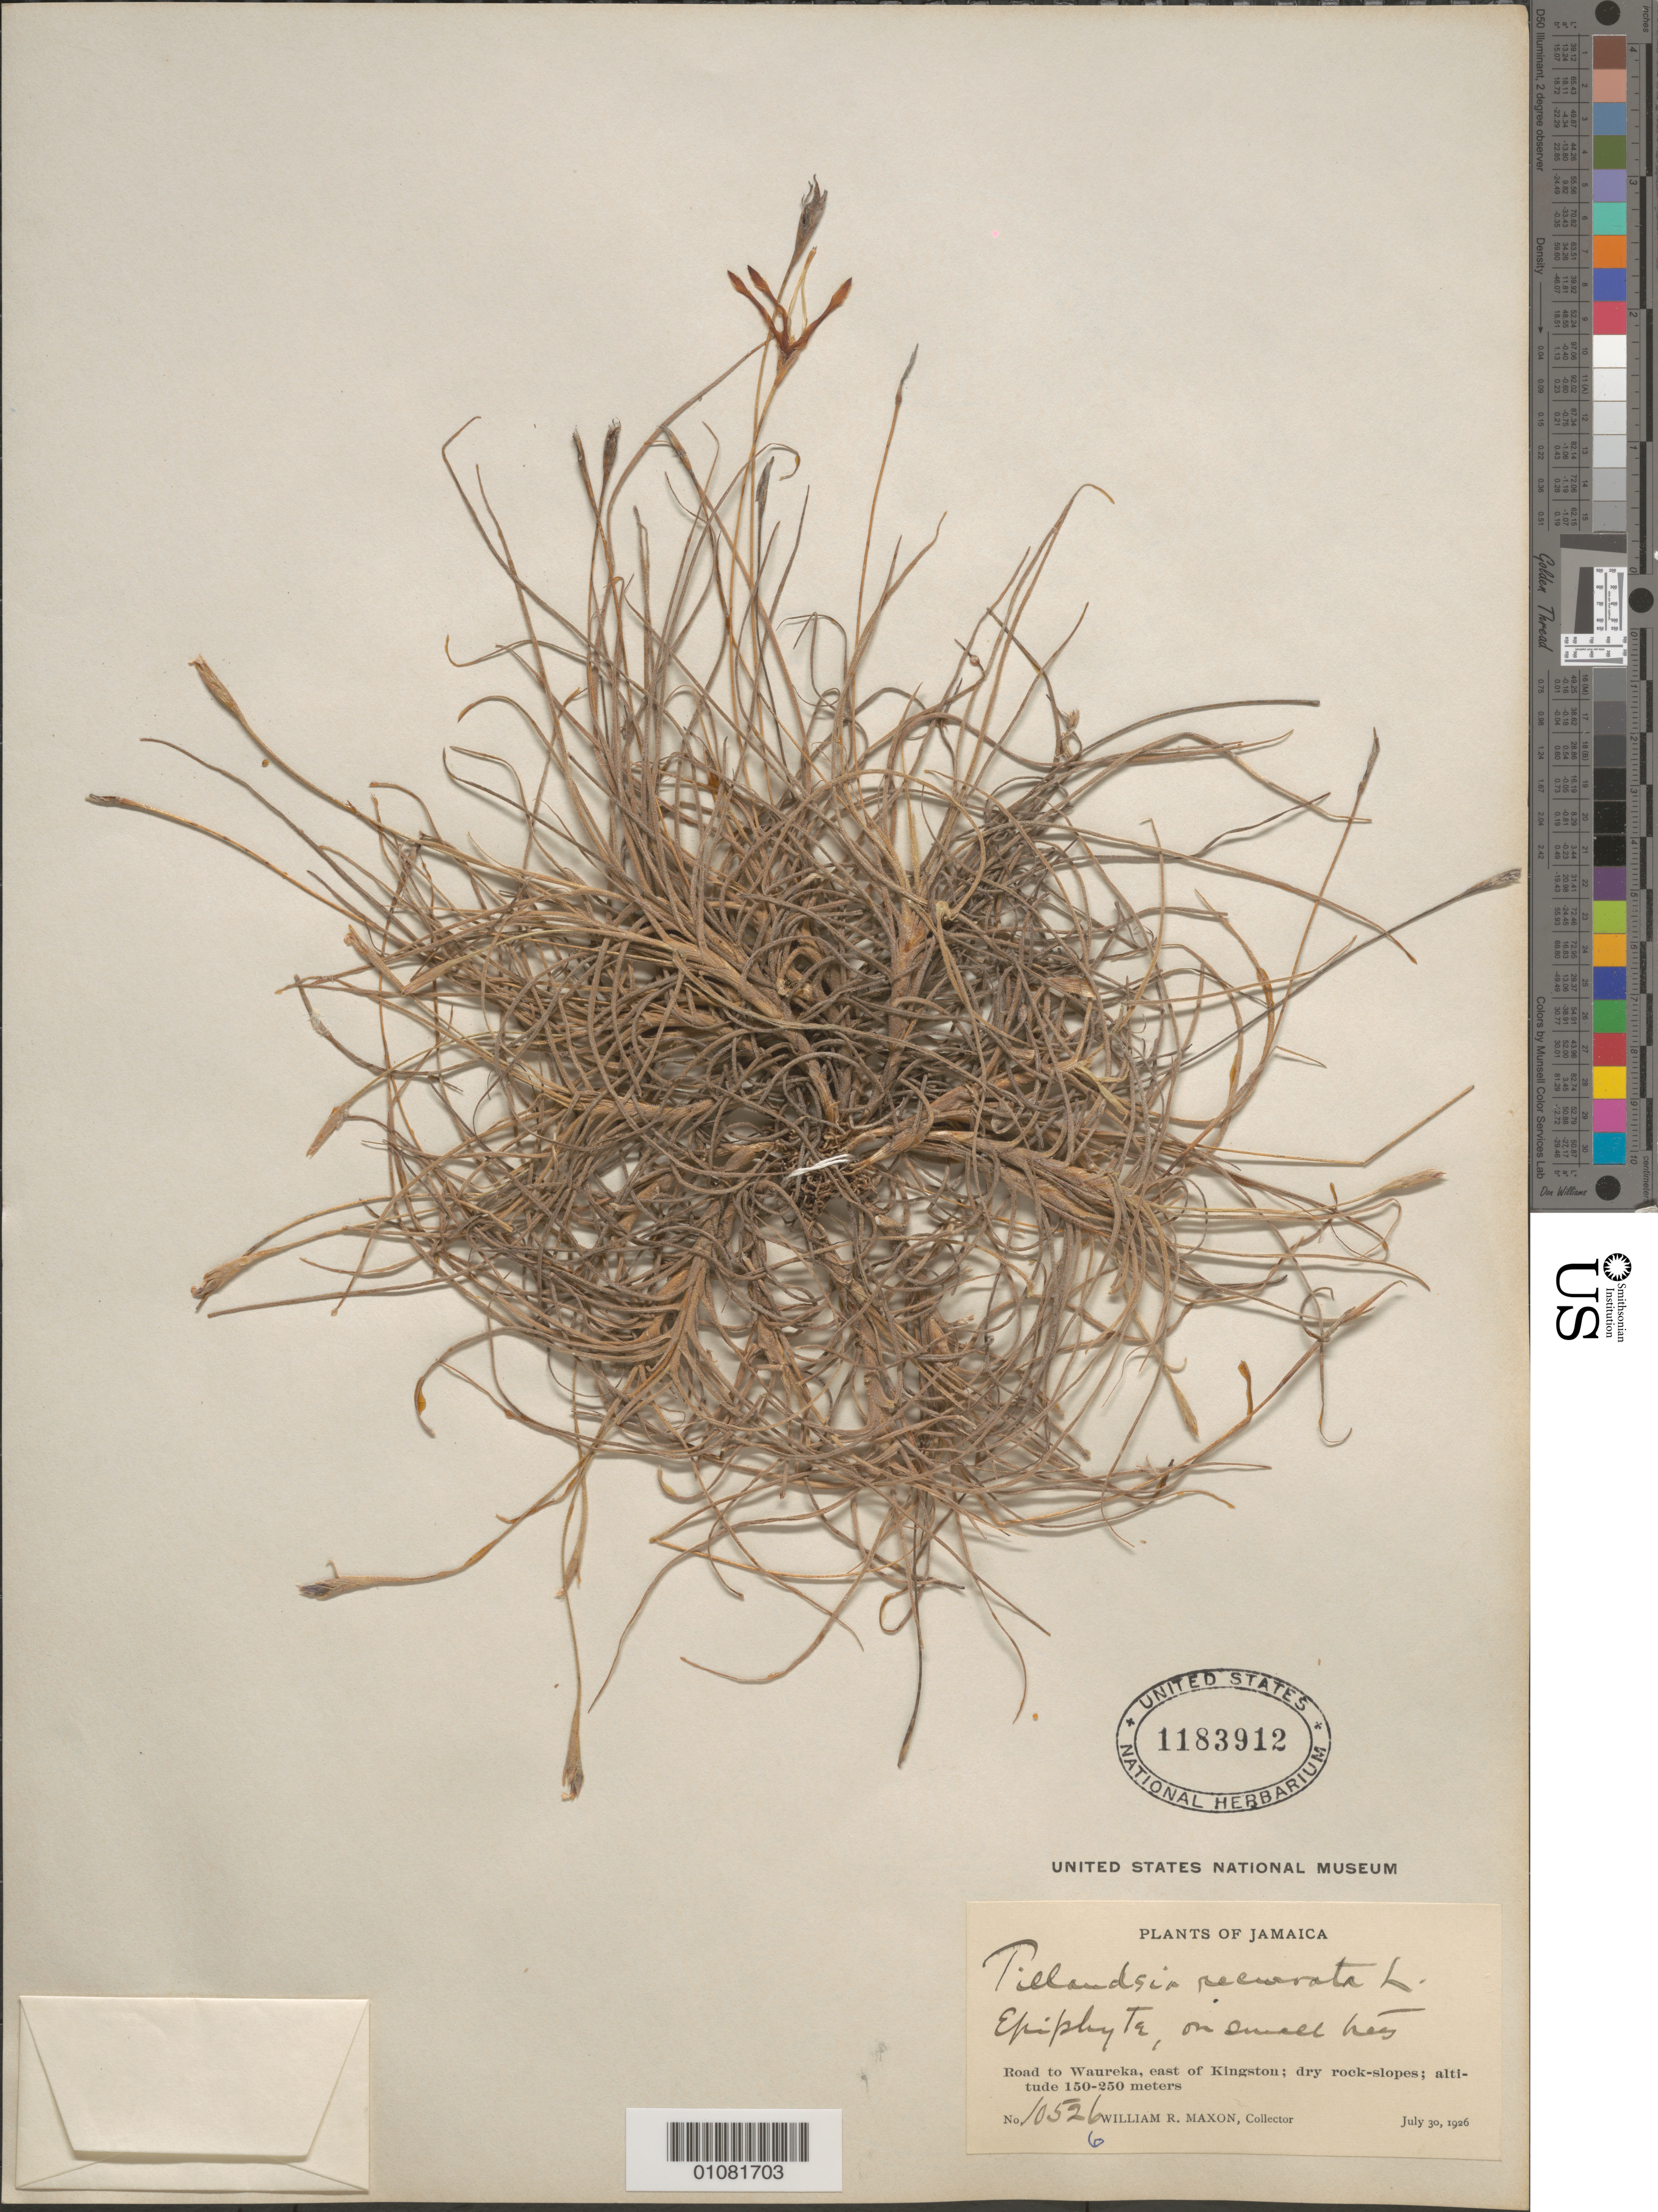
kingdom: Plantae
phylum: Tracheophyta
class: Liliopsida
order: Poales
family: Bromeliaceae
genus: Tillandsia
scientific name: Tillandsia recurvata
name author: L.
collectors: W. R. Maxon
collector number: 10526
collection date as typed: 30 Jul 1926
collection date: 1926-07-30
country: Jamaica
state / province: Kingston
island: Jamaica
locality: Road to Waureka, east of Kingston; dry rock-slopes. Epiphyte, on small trees.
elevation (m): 150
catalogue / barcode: US 1183912